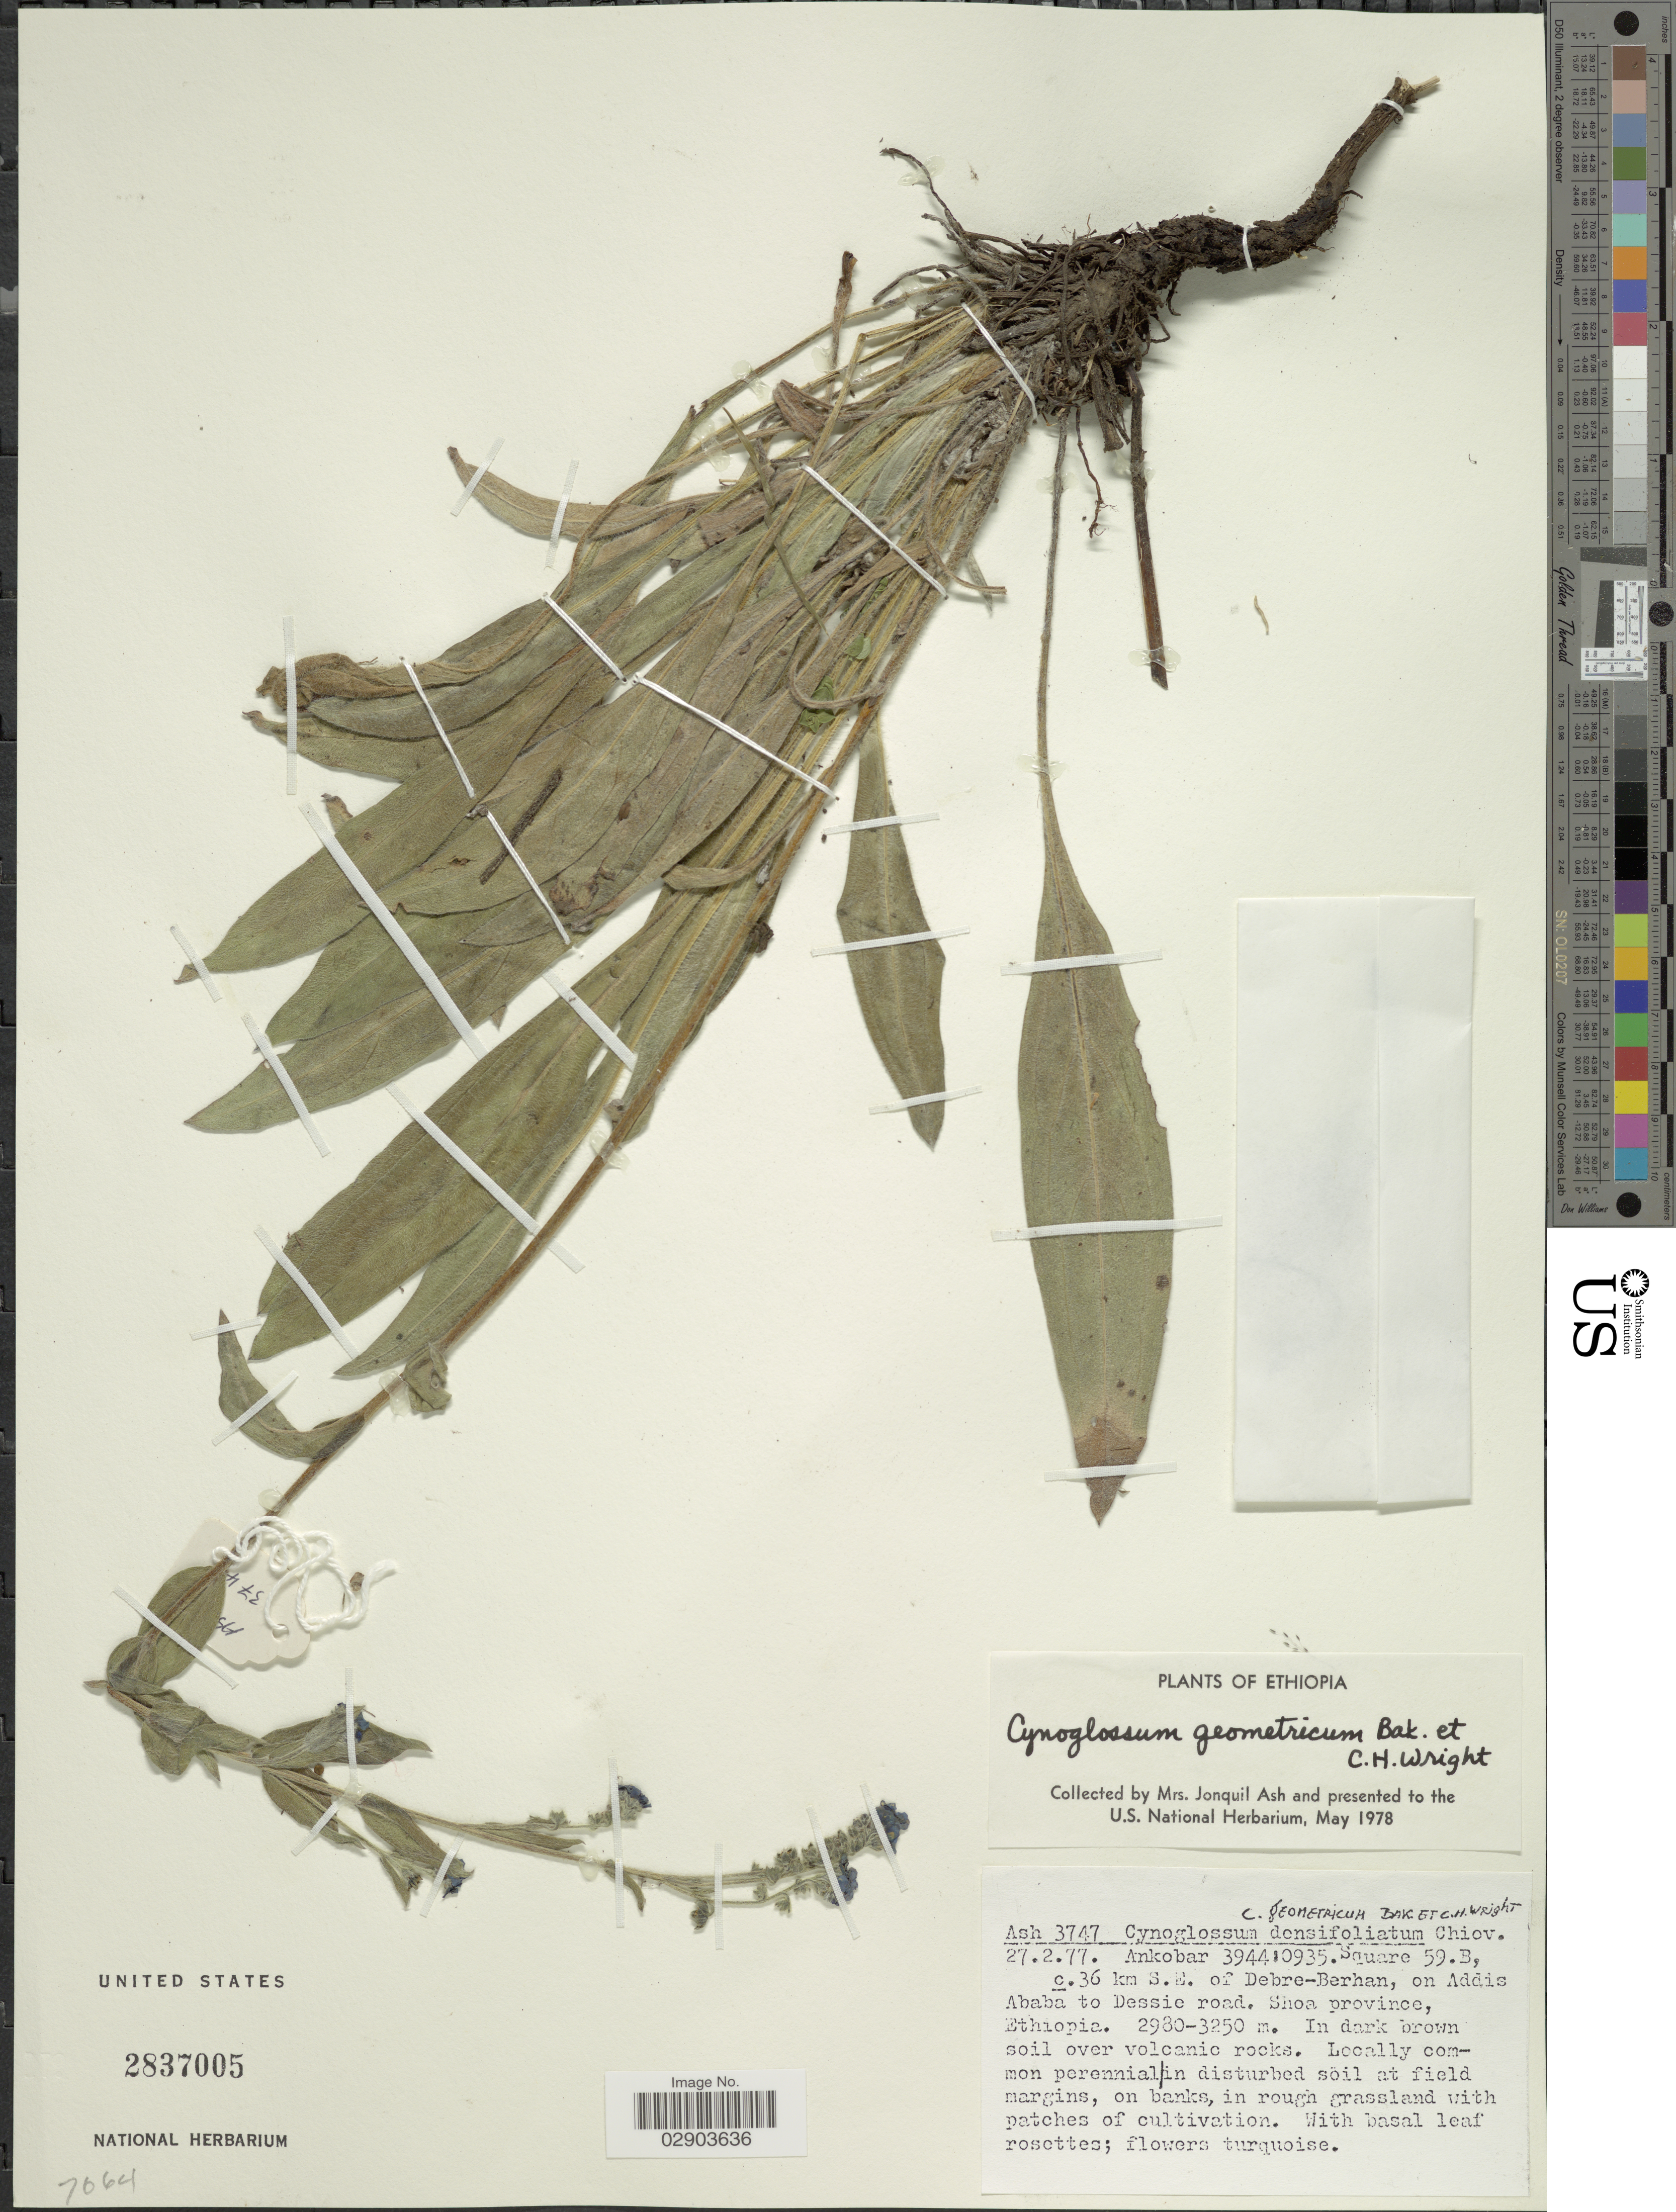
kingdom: Plantae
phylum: Tracheophyta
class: Magnoliopsida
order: Boraginales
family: Boraginaceae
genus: Cynoglossum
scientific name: Cynoglossum geometricum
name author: Baker & C.H. Wright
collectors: J. Ash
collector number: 3747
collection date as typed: Transcribed d/m/y: 27/2/77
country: Ethiopia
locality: Ankobar 3944'0935, Square 59.B, c. 36 km S.E. of Debre-Berhan, on Addis Ababa to Dessie road, Shoa province.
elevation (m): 2980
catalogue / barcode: US 2837005